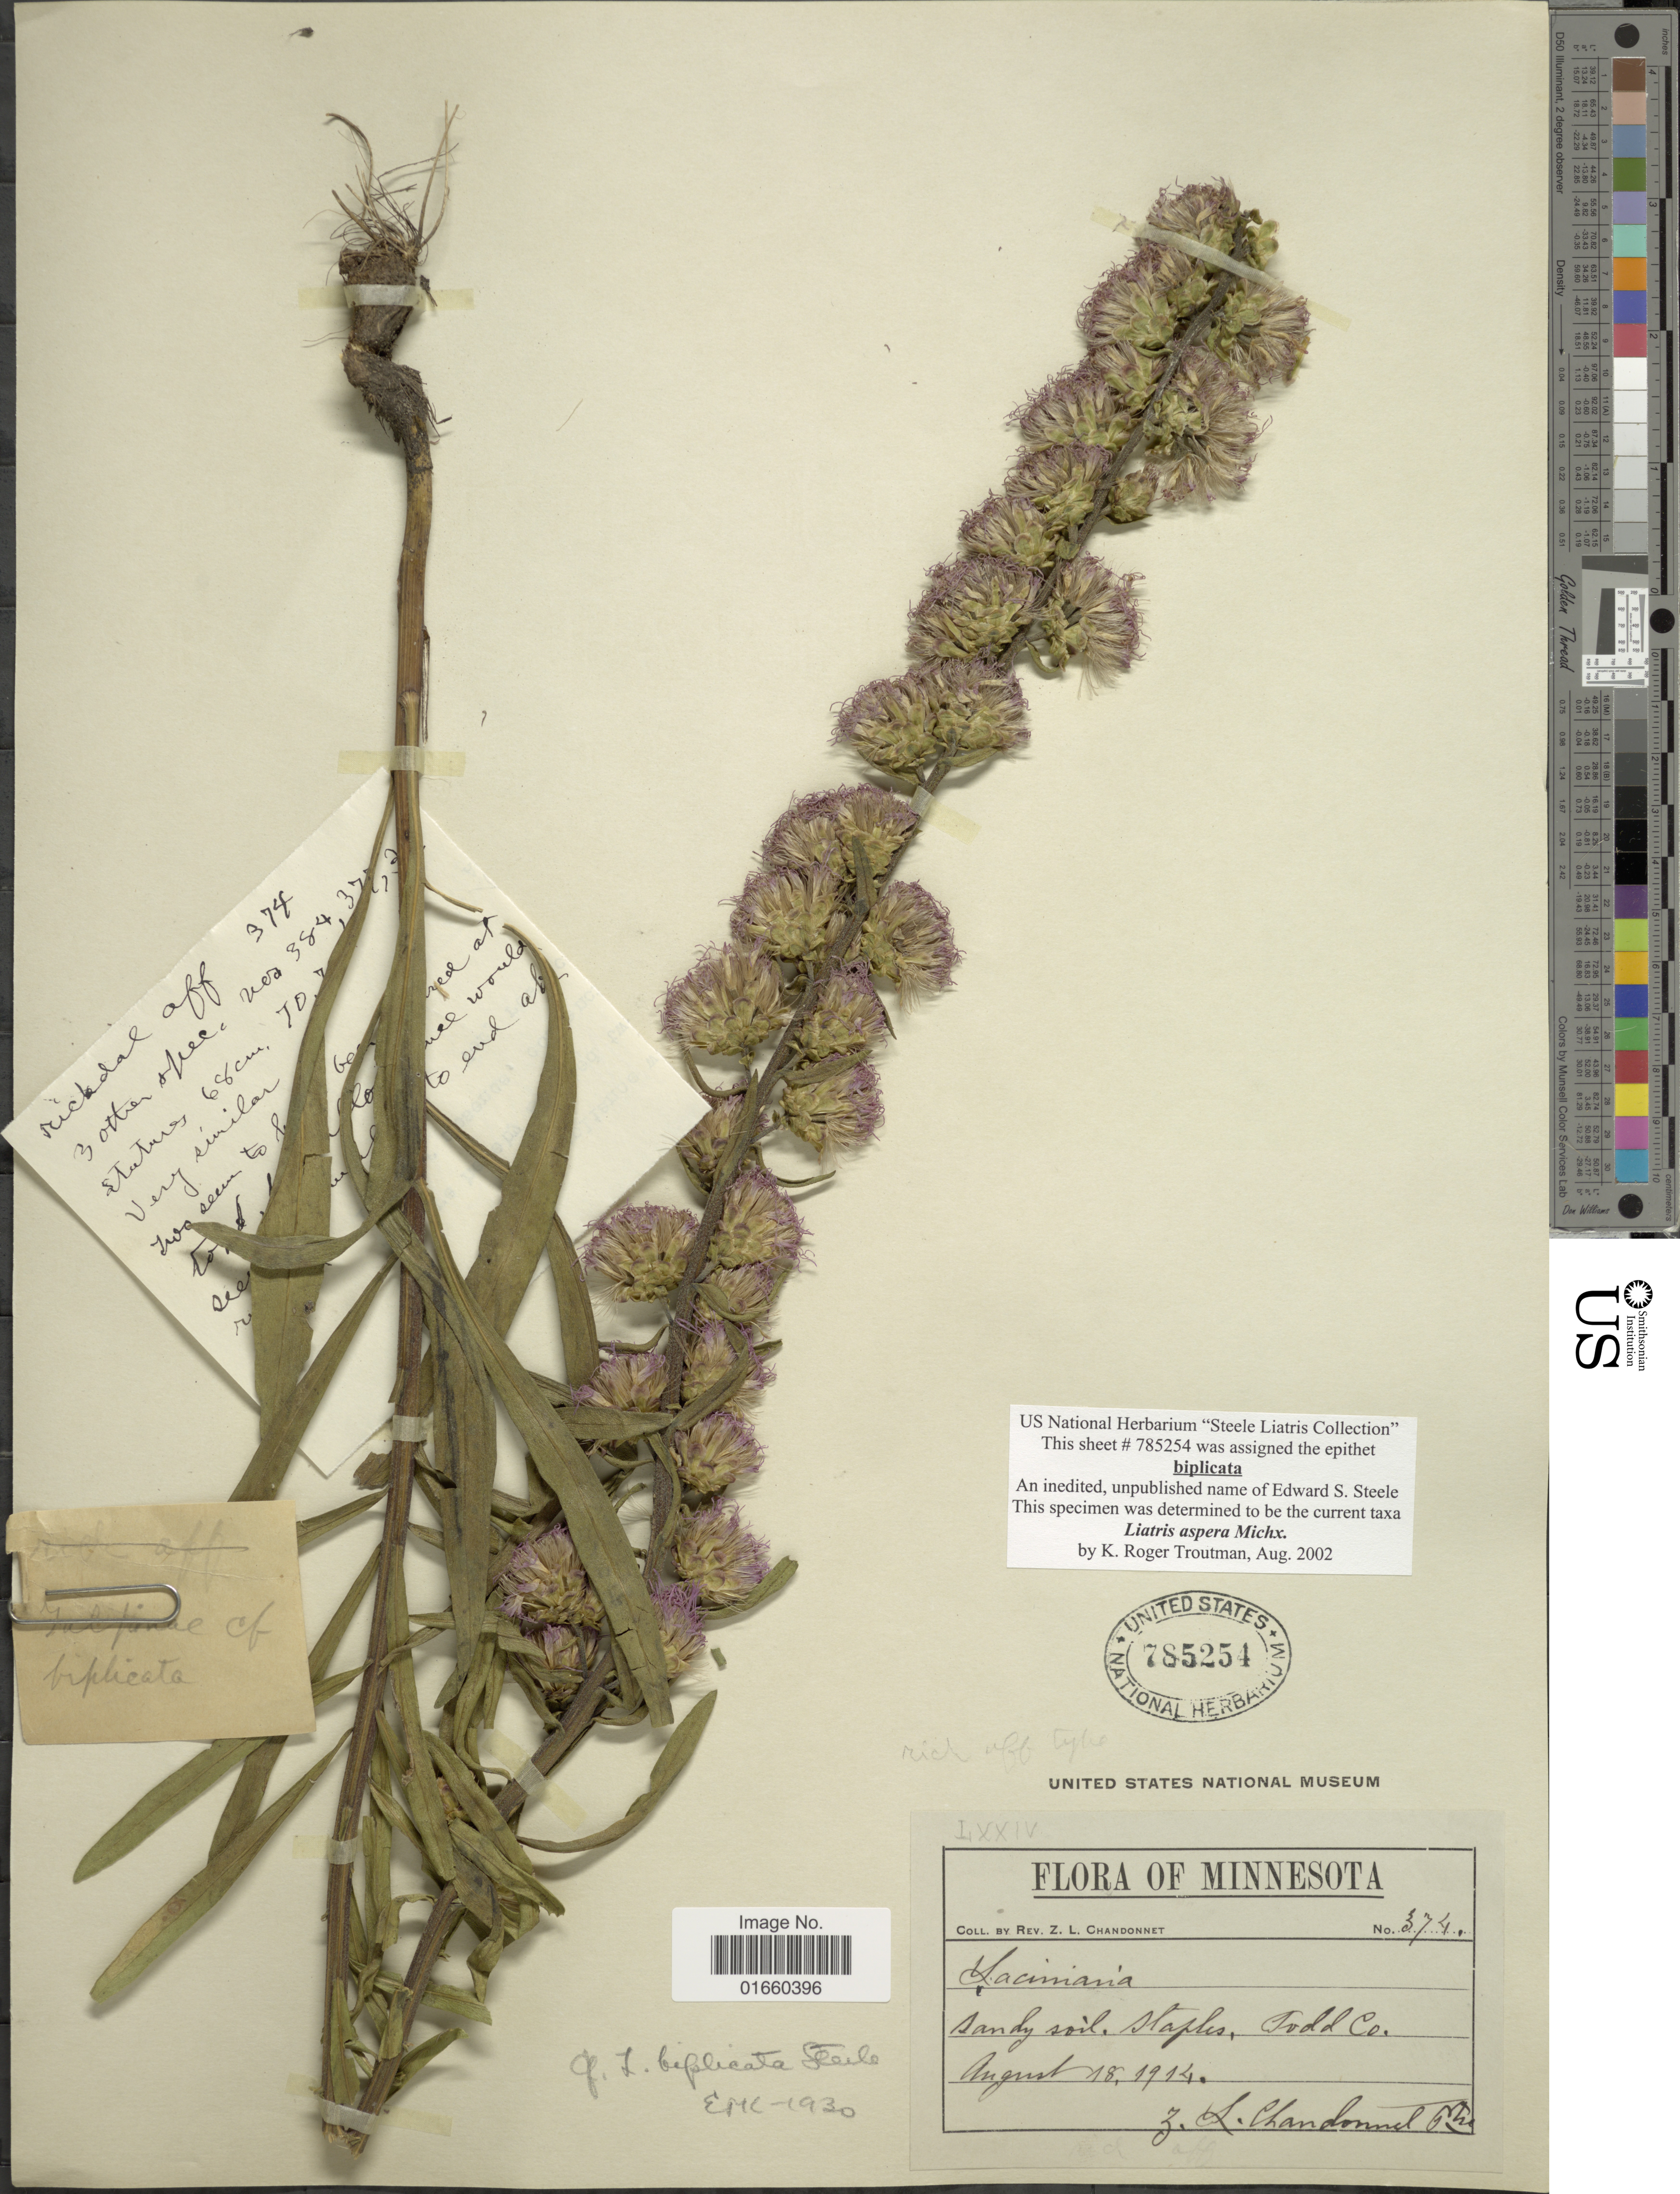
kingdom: Plantae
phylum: Tracheophyta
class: Magnoliopsida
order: Asterales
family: Asteraceae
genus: Liatris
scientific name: Liatris aspera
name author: Michx.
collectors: Z. Chandonnet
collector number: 374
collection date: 1914-08-18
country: United States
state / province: Minnesota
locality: Staples, Todd Co.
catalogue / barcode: US 785254